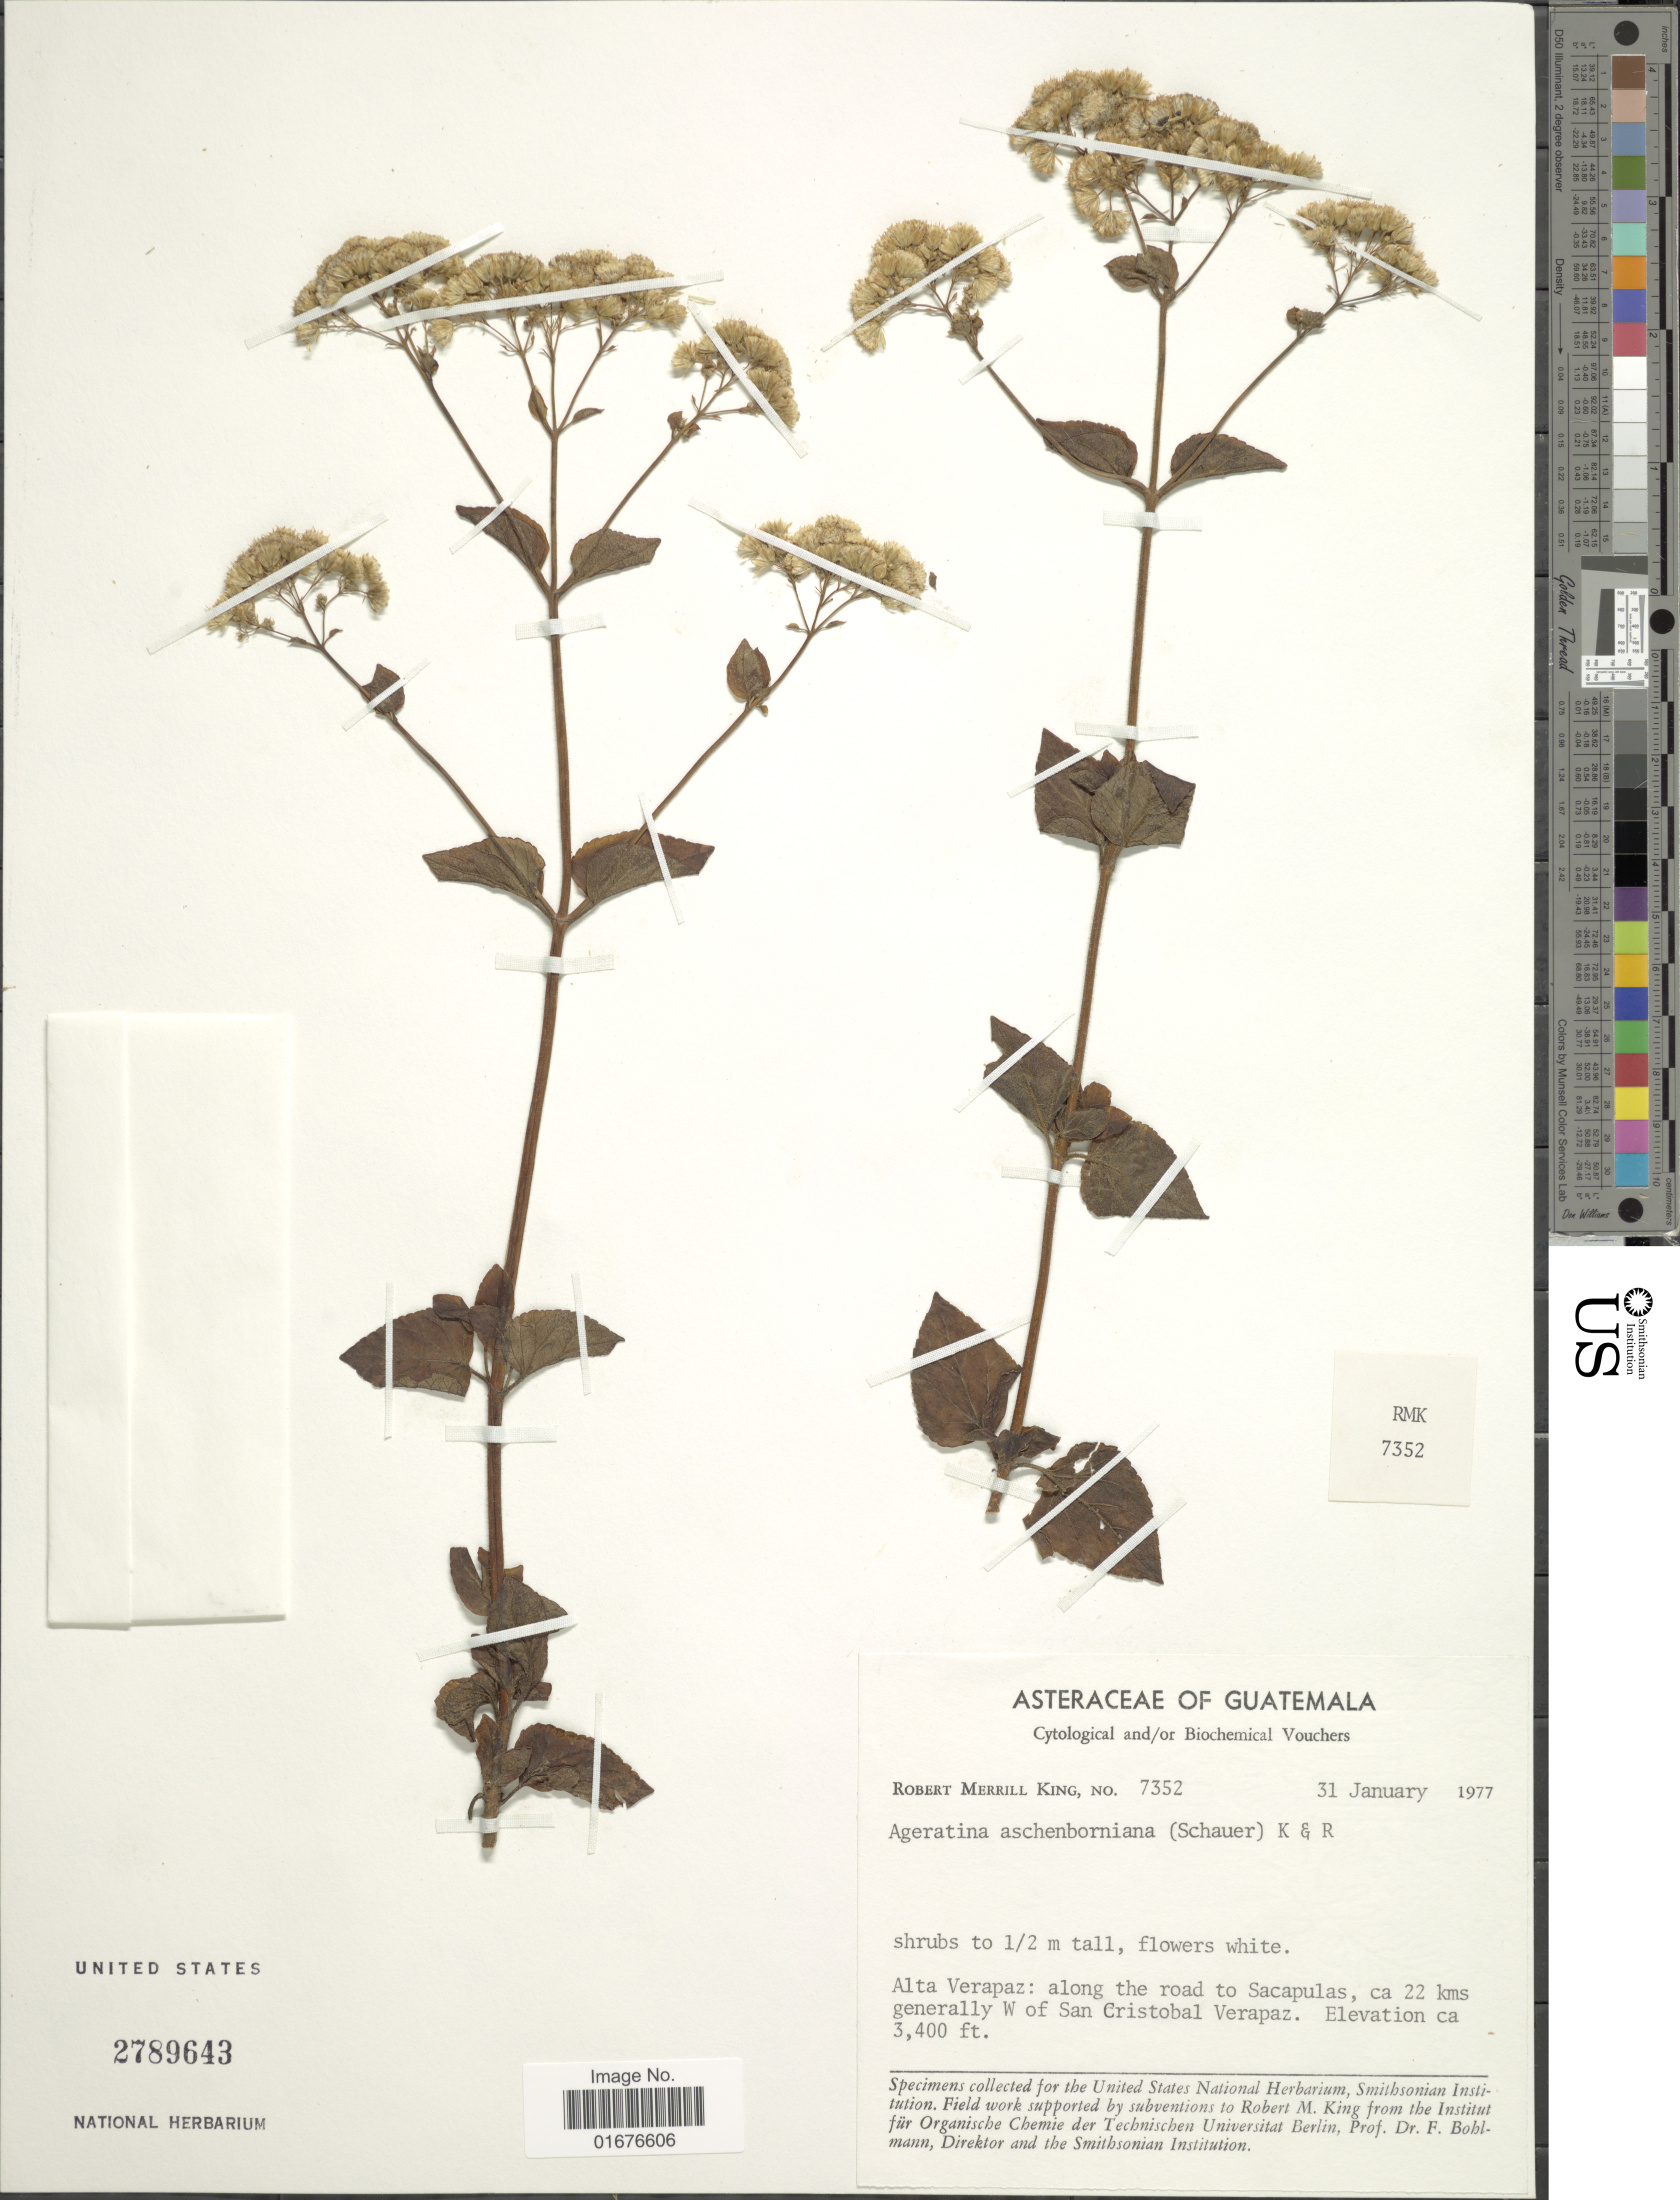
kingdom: Plantae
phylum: Tracheophyta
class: Magnoliopsida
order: Asterales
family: Asteraceae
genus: Ageratina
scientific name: Ageratina pichinchensis var. bustamenta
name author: (DC.) R.M. King & H. Rob.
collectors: R. M. King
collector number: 7352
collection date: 1977-01-31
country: Guatemala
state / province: Alta Verapaz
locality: Along the road to Sacapulas, ca 22 kms generally W of San Cristobal Verapaz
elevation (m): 1036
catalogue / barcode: US 2789643